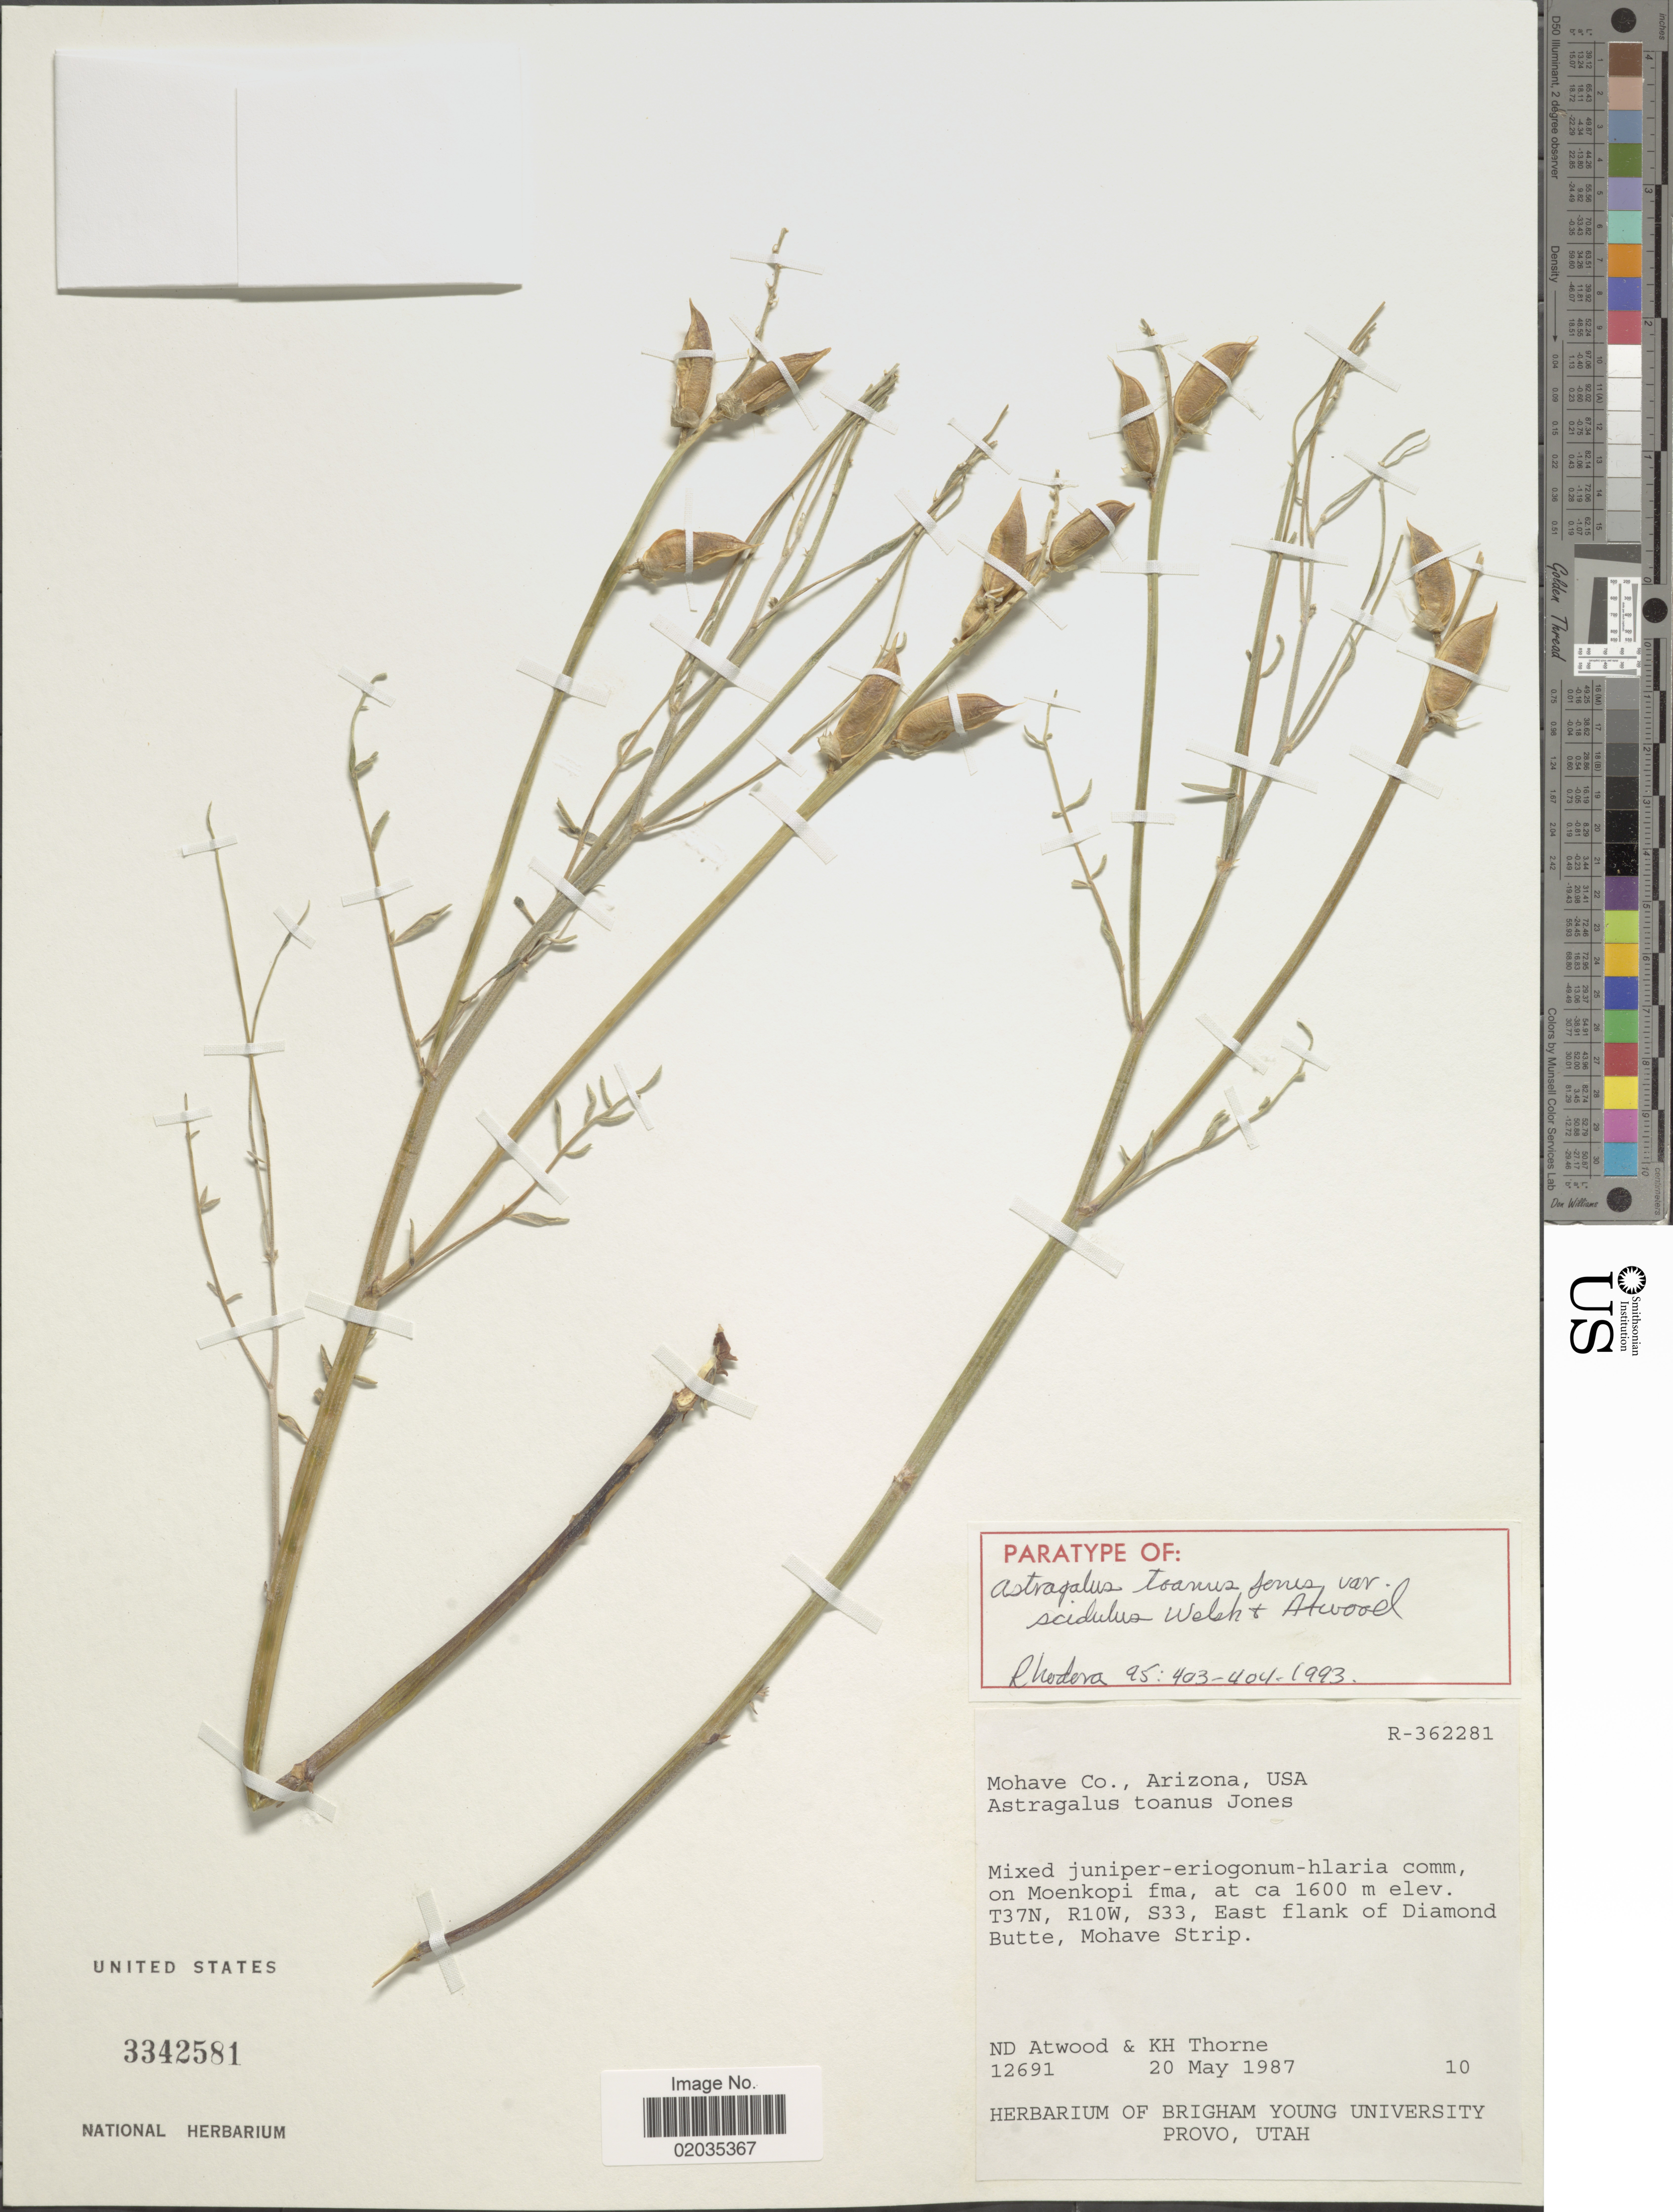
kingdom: Plantae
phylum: Tracheophyta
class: Magnoliopsida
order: Fabales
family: Fabaceae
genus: Astragalus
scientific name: Astragalus toanus var. scidulus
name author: S.L. Welsh & N.D. Atwood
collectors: N. Atwood & K. Thorne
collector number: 12691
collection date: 1987-05-20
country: United States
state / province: Arizona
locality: Mohave Co. on Moenkopi fma, T37N, R10W, S33, East flank of Diamond Butte, Mohave Strip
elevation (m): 1600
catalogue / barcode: US 3342581